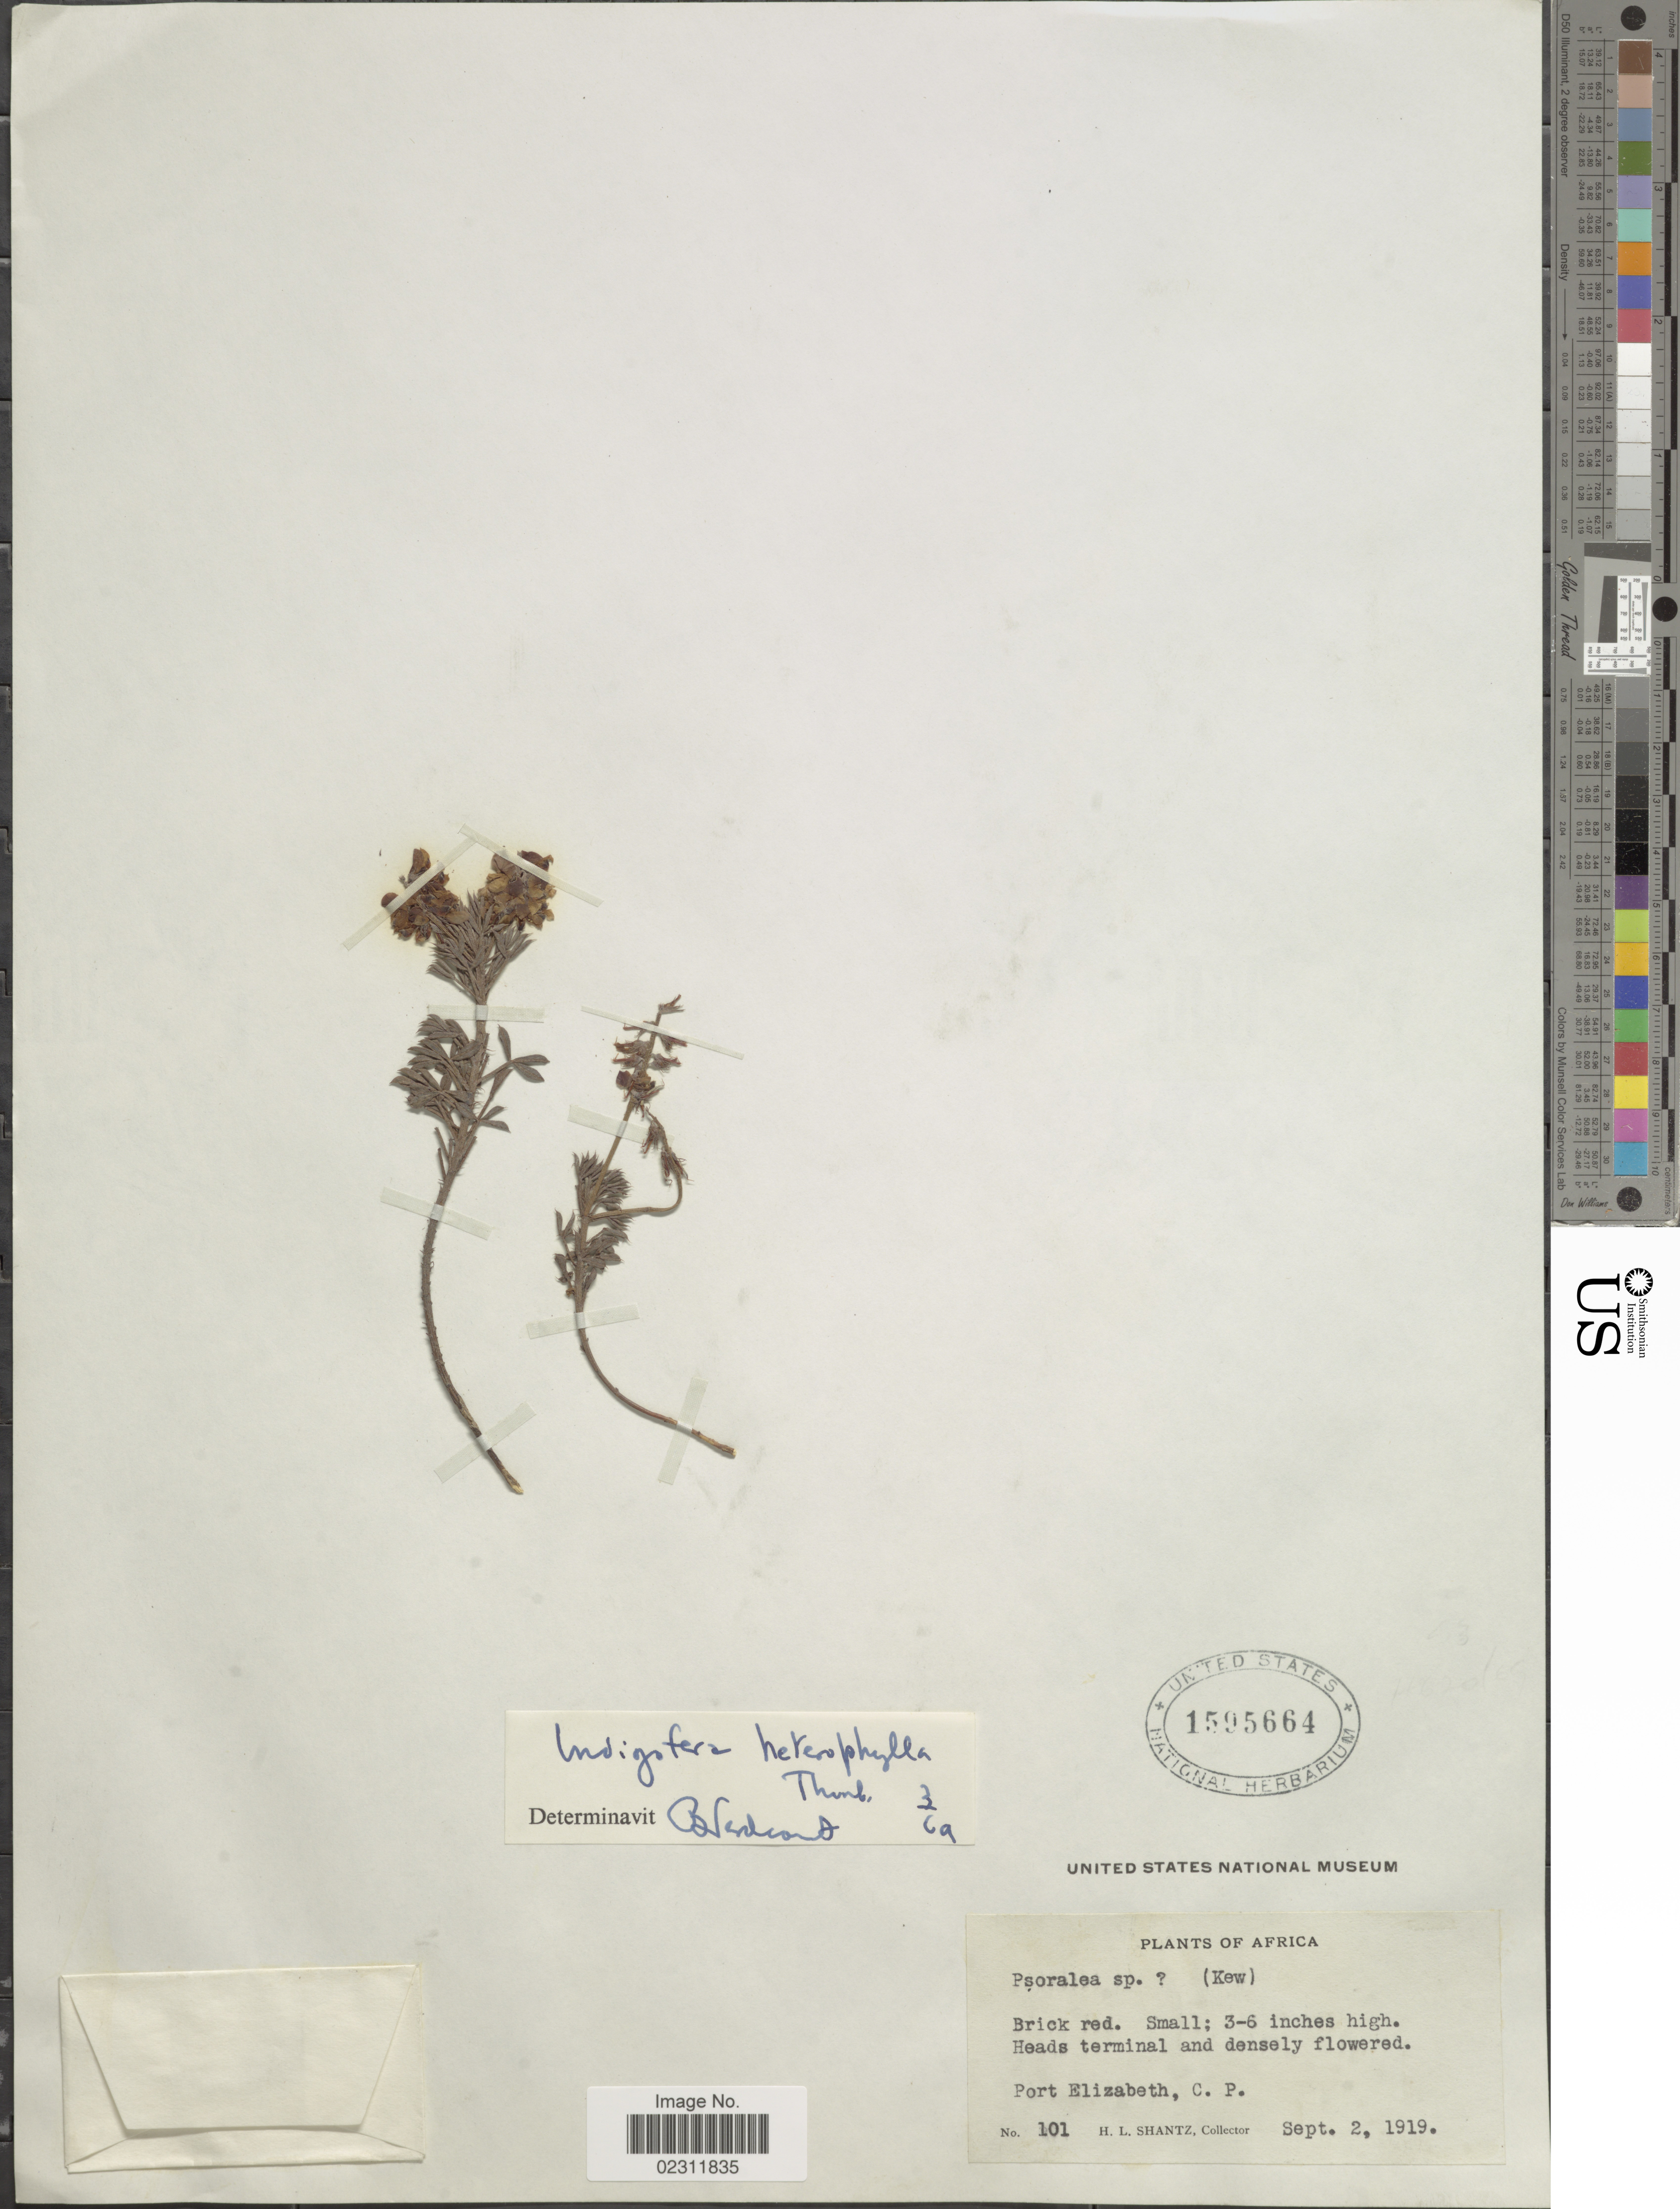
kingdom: Plantae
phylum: Tracheophyta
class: Magnoliopsida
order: Fabales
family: Fabaceae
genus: Indigofera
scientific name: Indigofera heterophylla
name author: Thunb.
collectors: H. Shantz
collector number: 101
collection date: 1919-09-02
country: South Africa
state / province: Eastern Cape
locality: Port Elizabeth, C. P.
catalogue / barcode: US 1595664